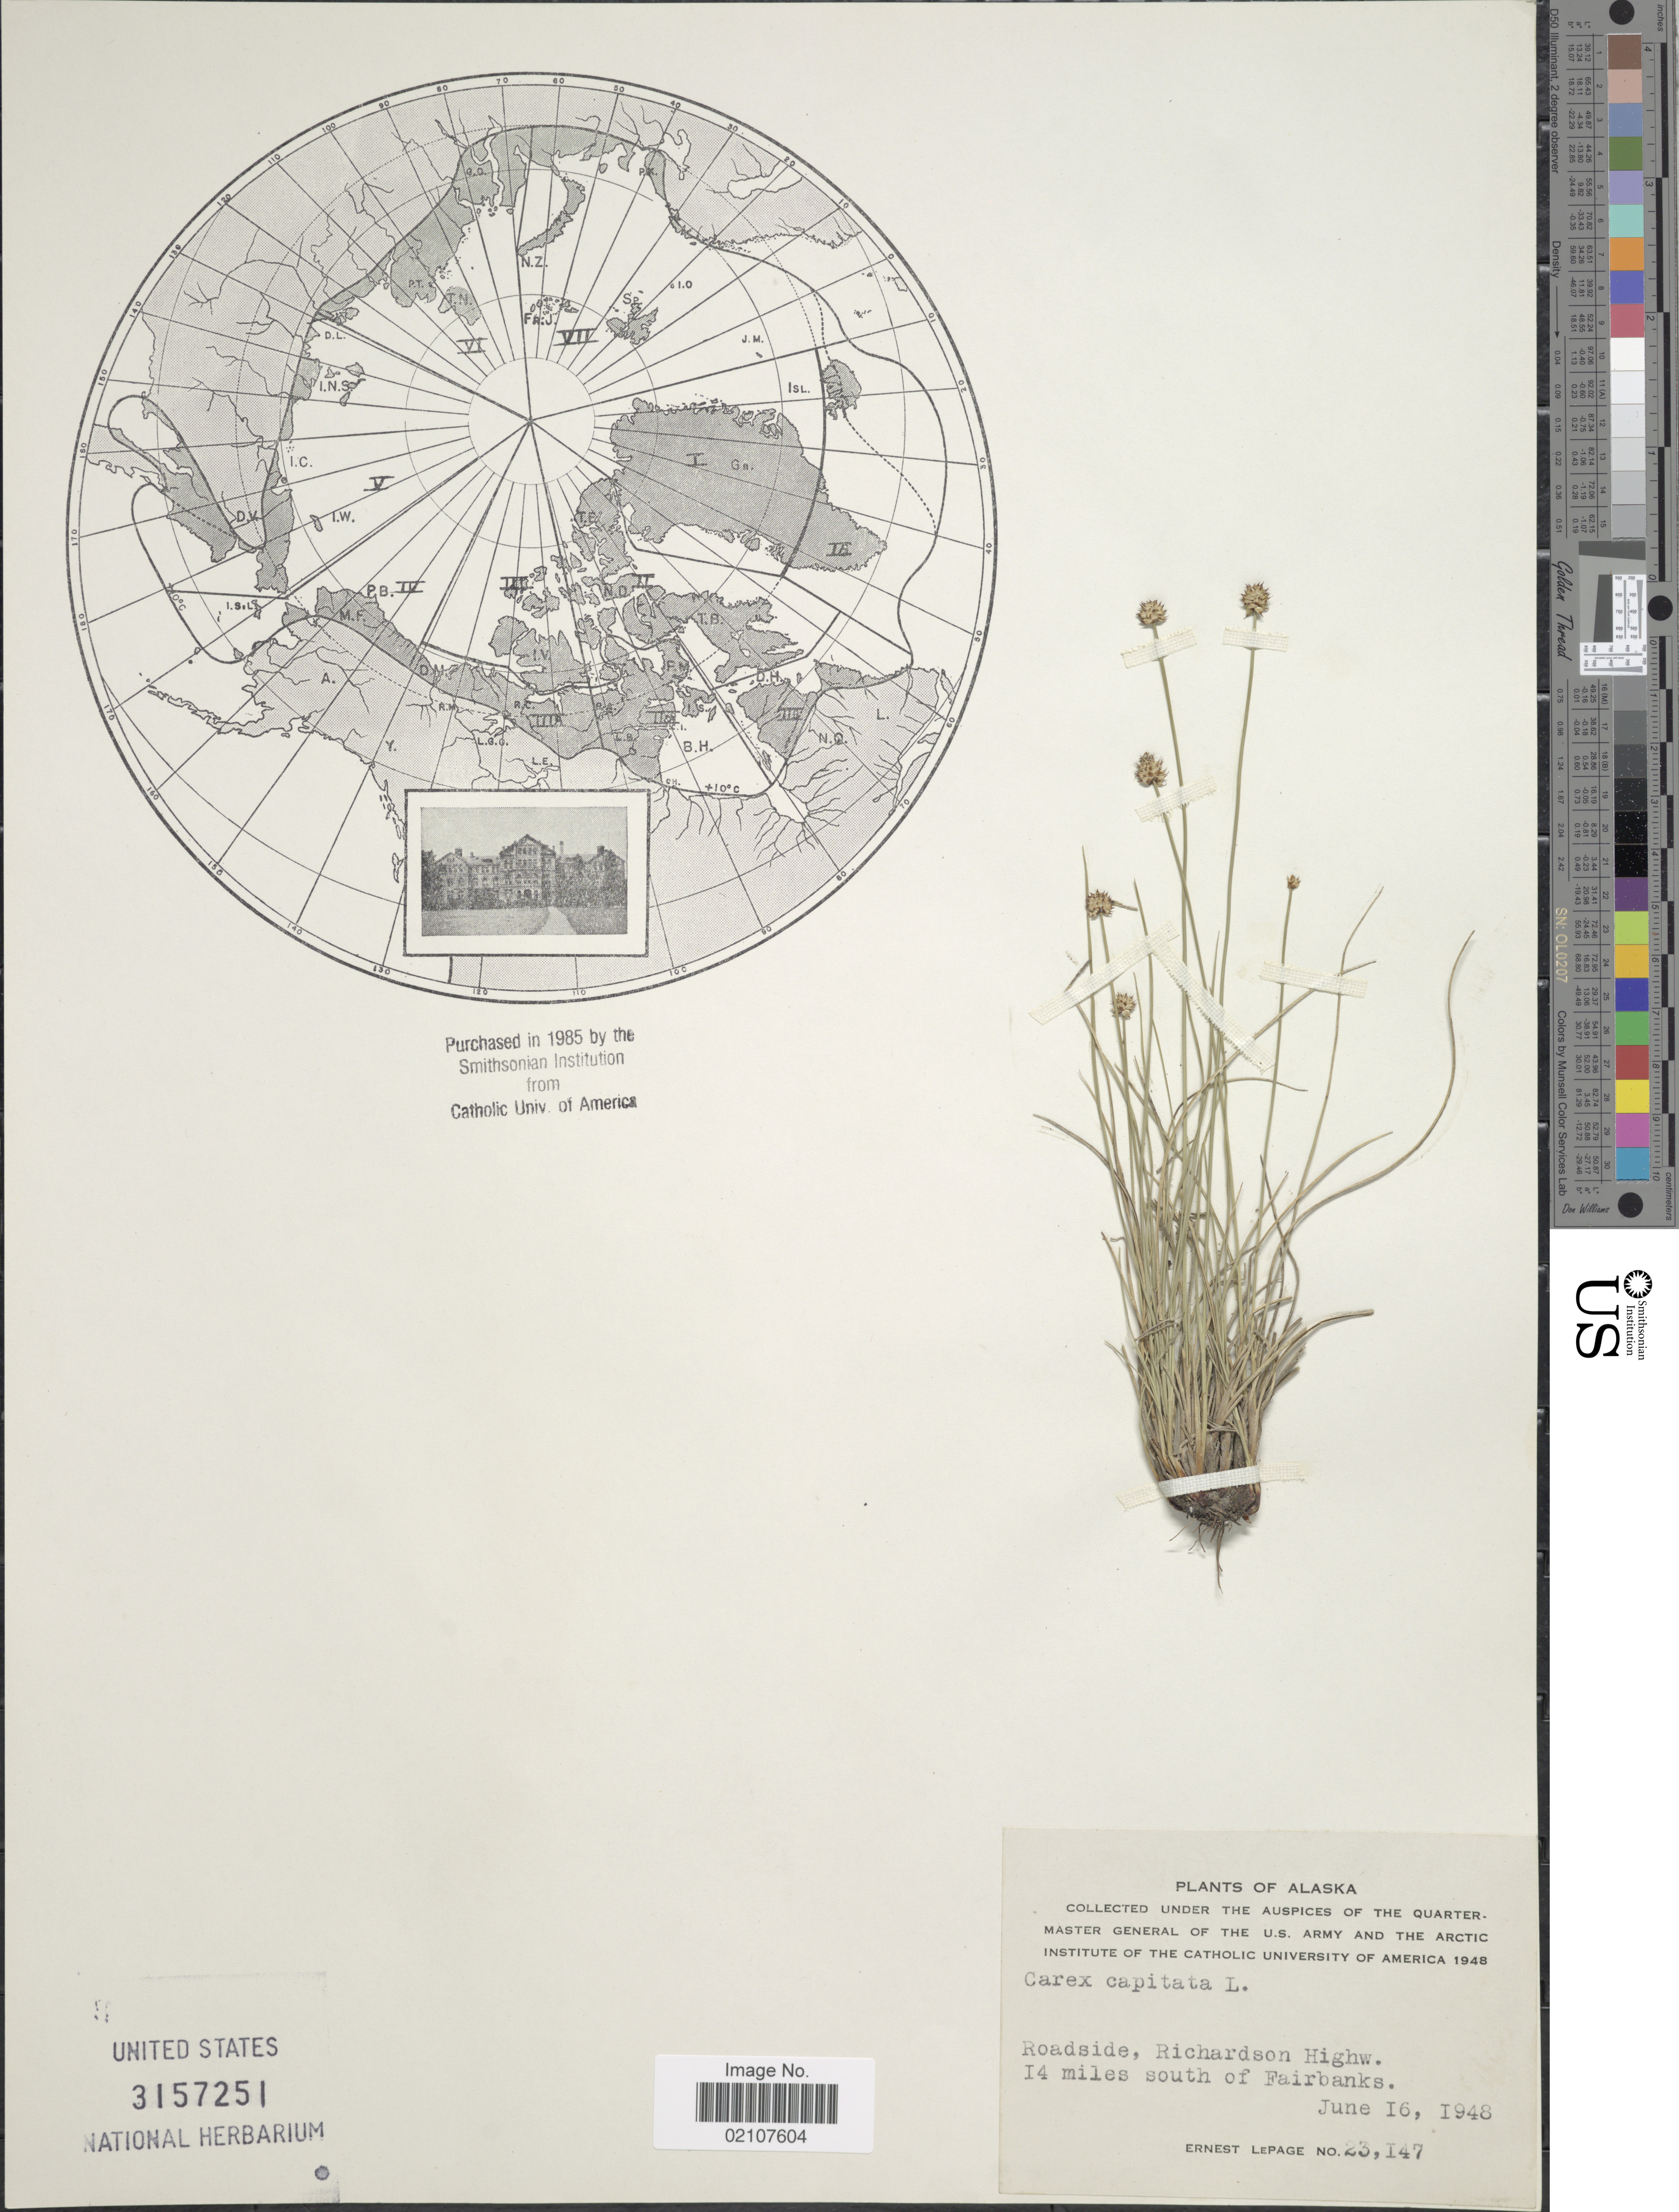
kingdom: Plantae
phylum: Tracheophyta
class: Liliopsida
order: Poales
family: Cyperaceae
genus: Carex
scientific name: Carex capitata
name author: L.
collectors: E. Lepage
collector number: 23147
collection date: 1948-06-16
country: United States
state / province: Alaska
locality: Alaska. Roadside, Richardson Highw. 14 miles south of Fairbanks.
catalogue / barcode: US 3157251